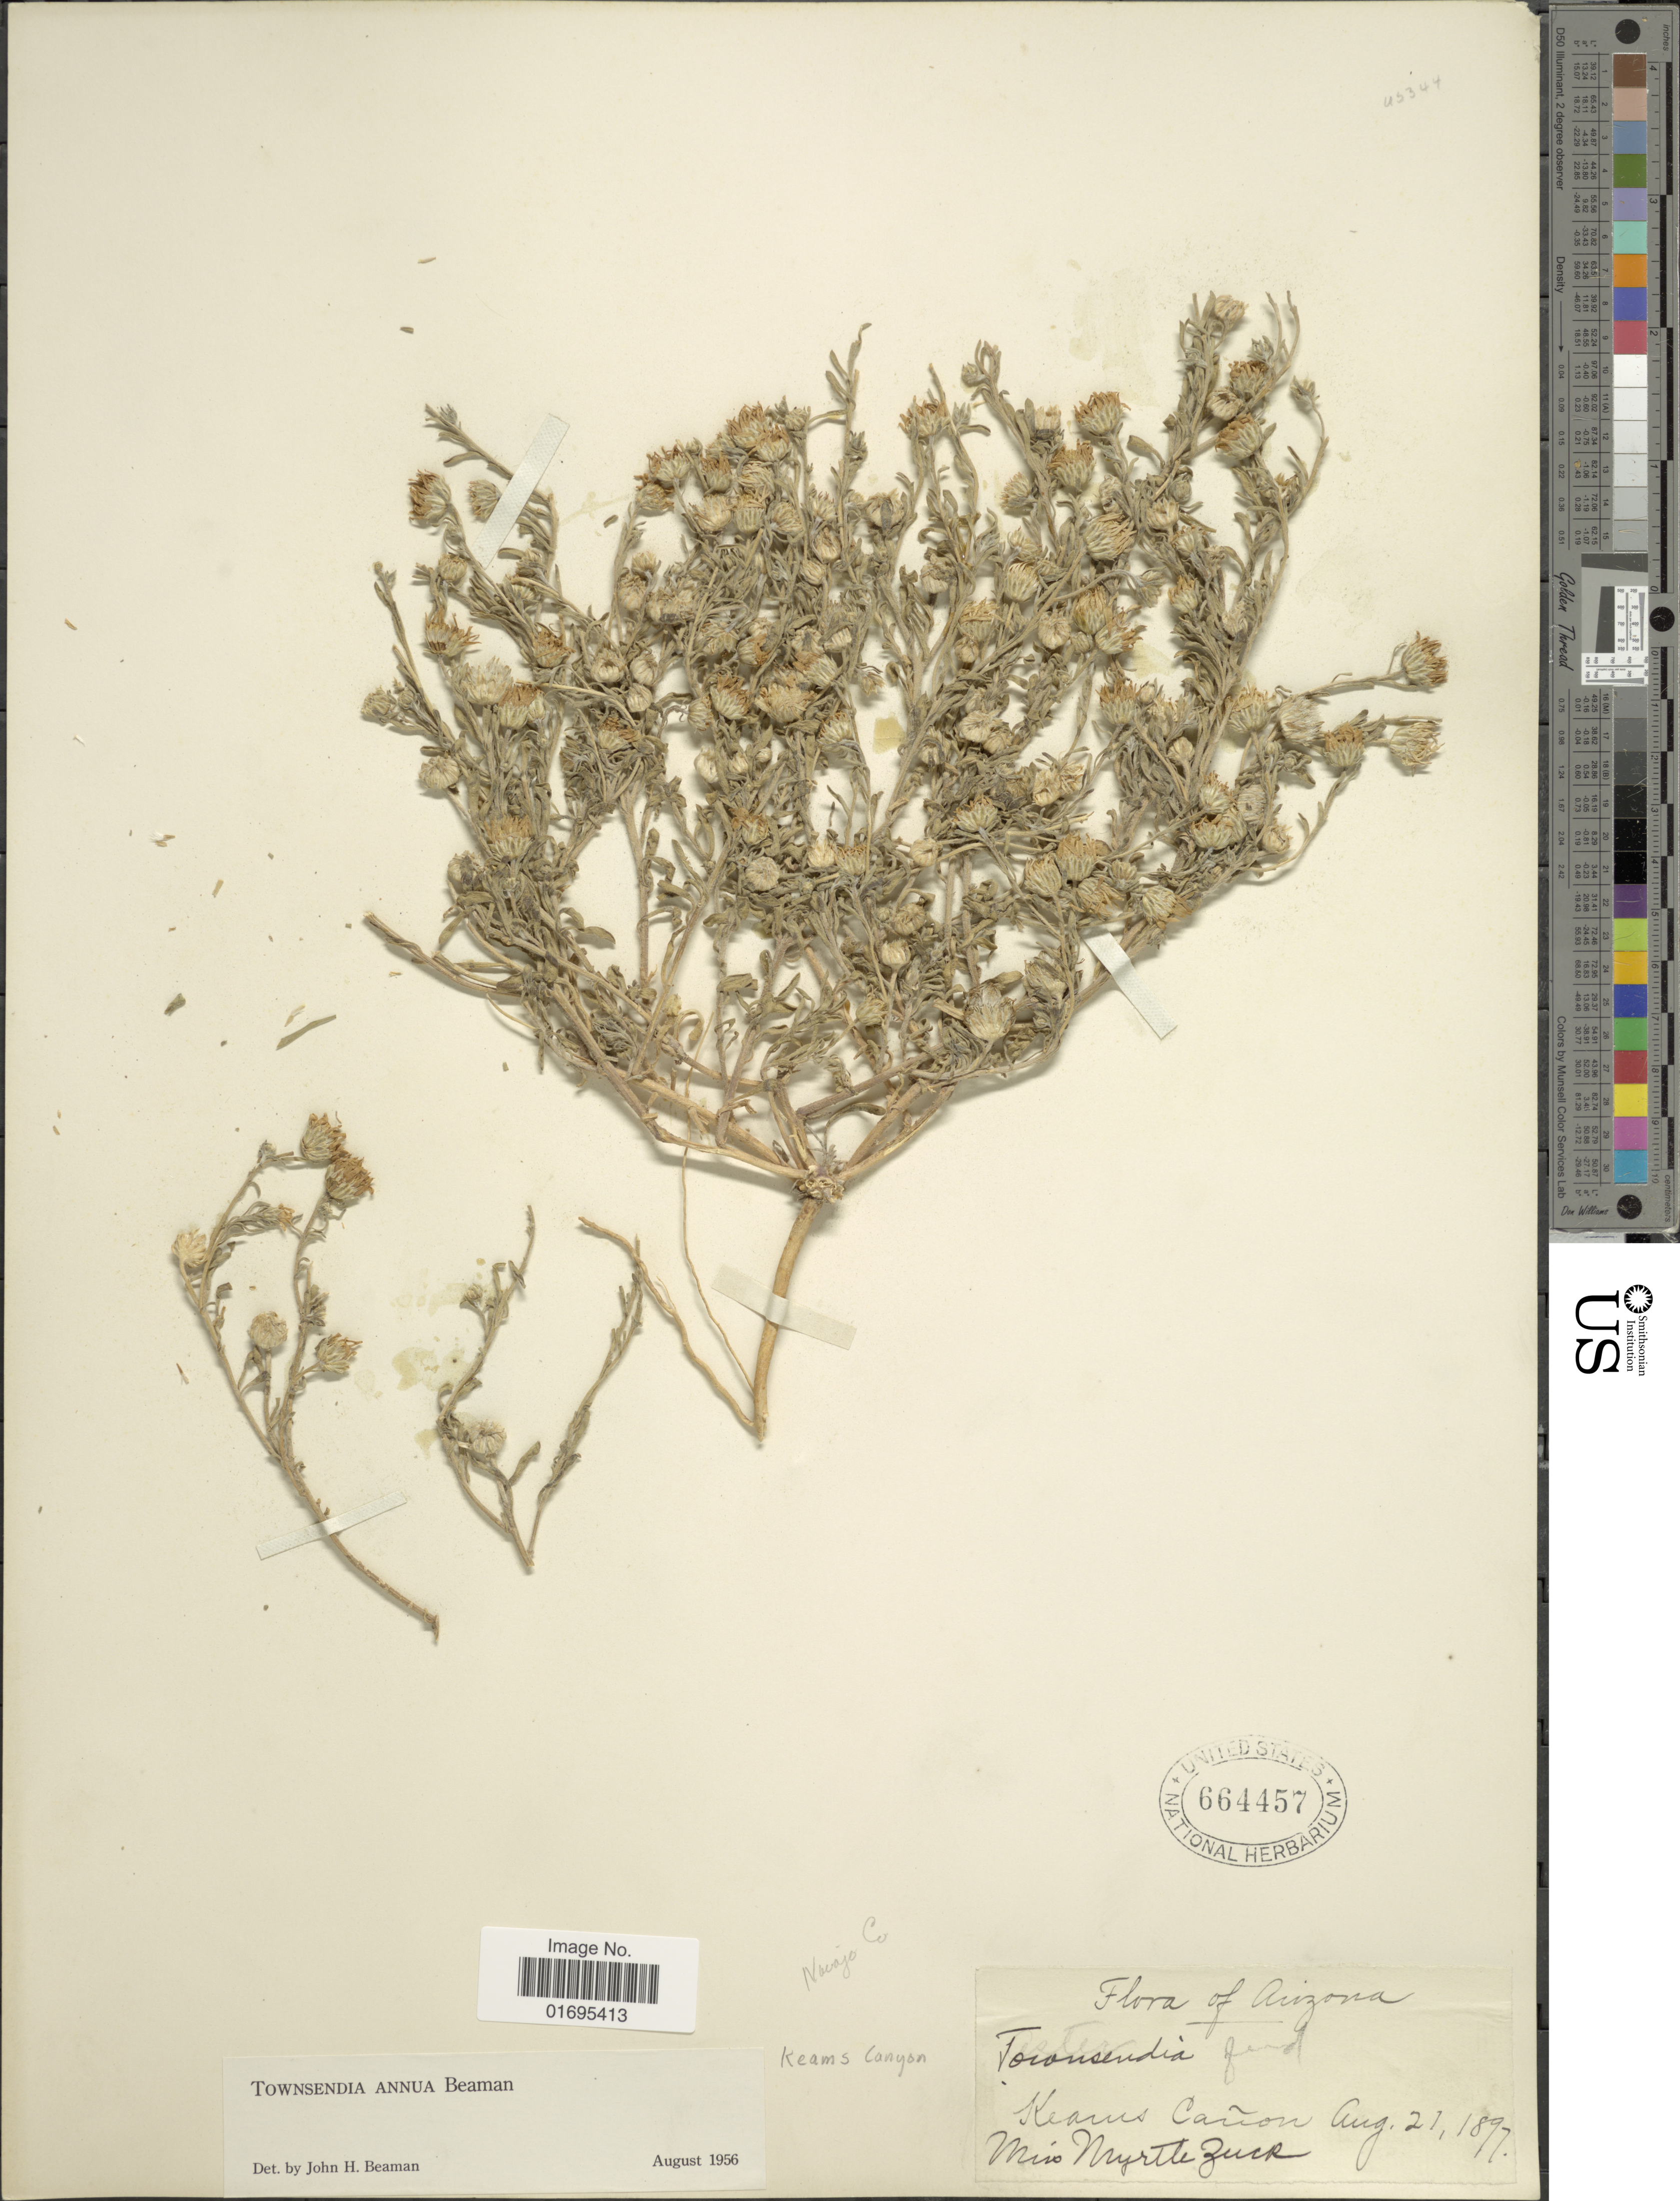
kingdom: Plantae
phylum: Tracheophyta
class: Magnoliopsida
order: Asterales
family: Asteraceae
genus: Townsendia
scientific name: Townsendia annua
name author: Beaman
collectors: M. Zuck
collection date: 1897-08-21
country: United States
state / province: Arizona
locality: Kearn Cañon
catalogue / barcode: US 664457